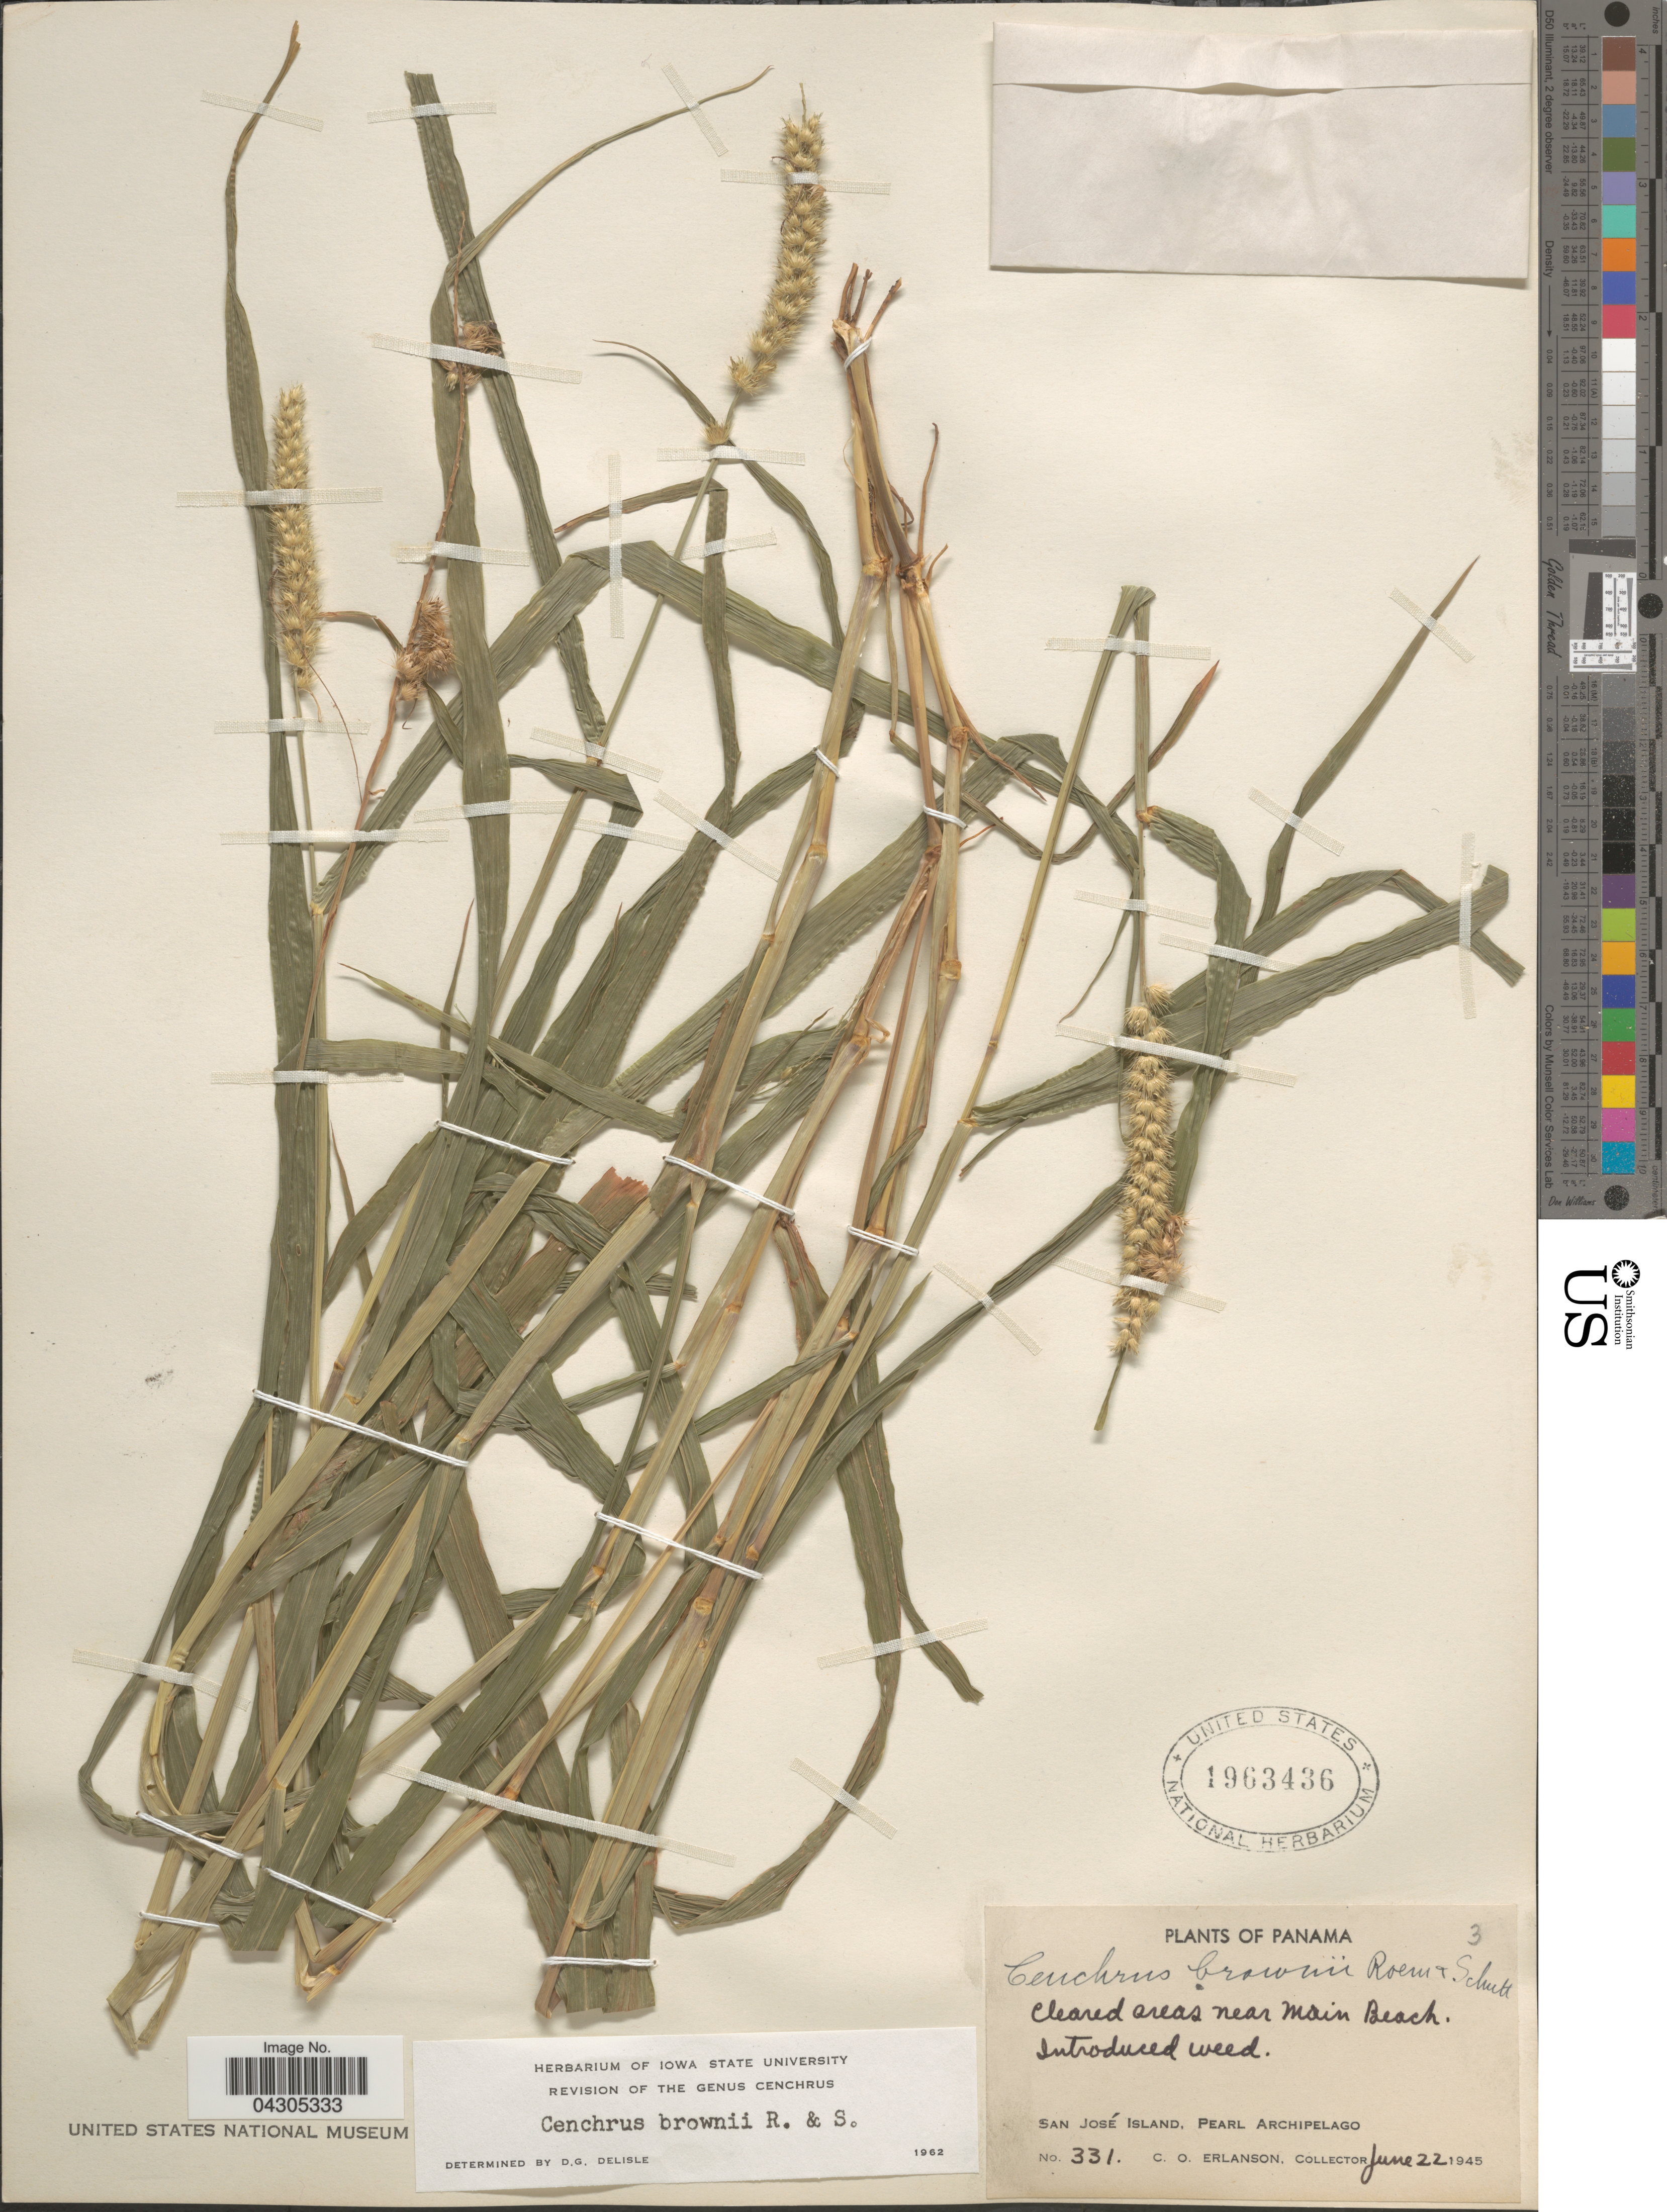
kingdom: Plantae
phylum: Tracheophyta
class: Liliopsida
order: Poales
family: Poaceae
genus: Cenchrus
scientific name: Cenchrus brownii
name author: Roem. & Schult.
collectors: C. O. Erlanson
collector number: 331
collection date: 1945-06-22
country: Panama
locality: Cleared areas near Main Beach. San José Island, Pearl Archipelago.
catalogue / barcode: US 1963436